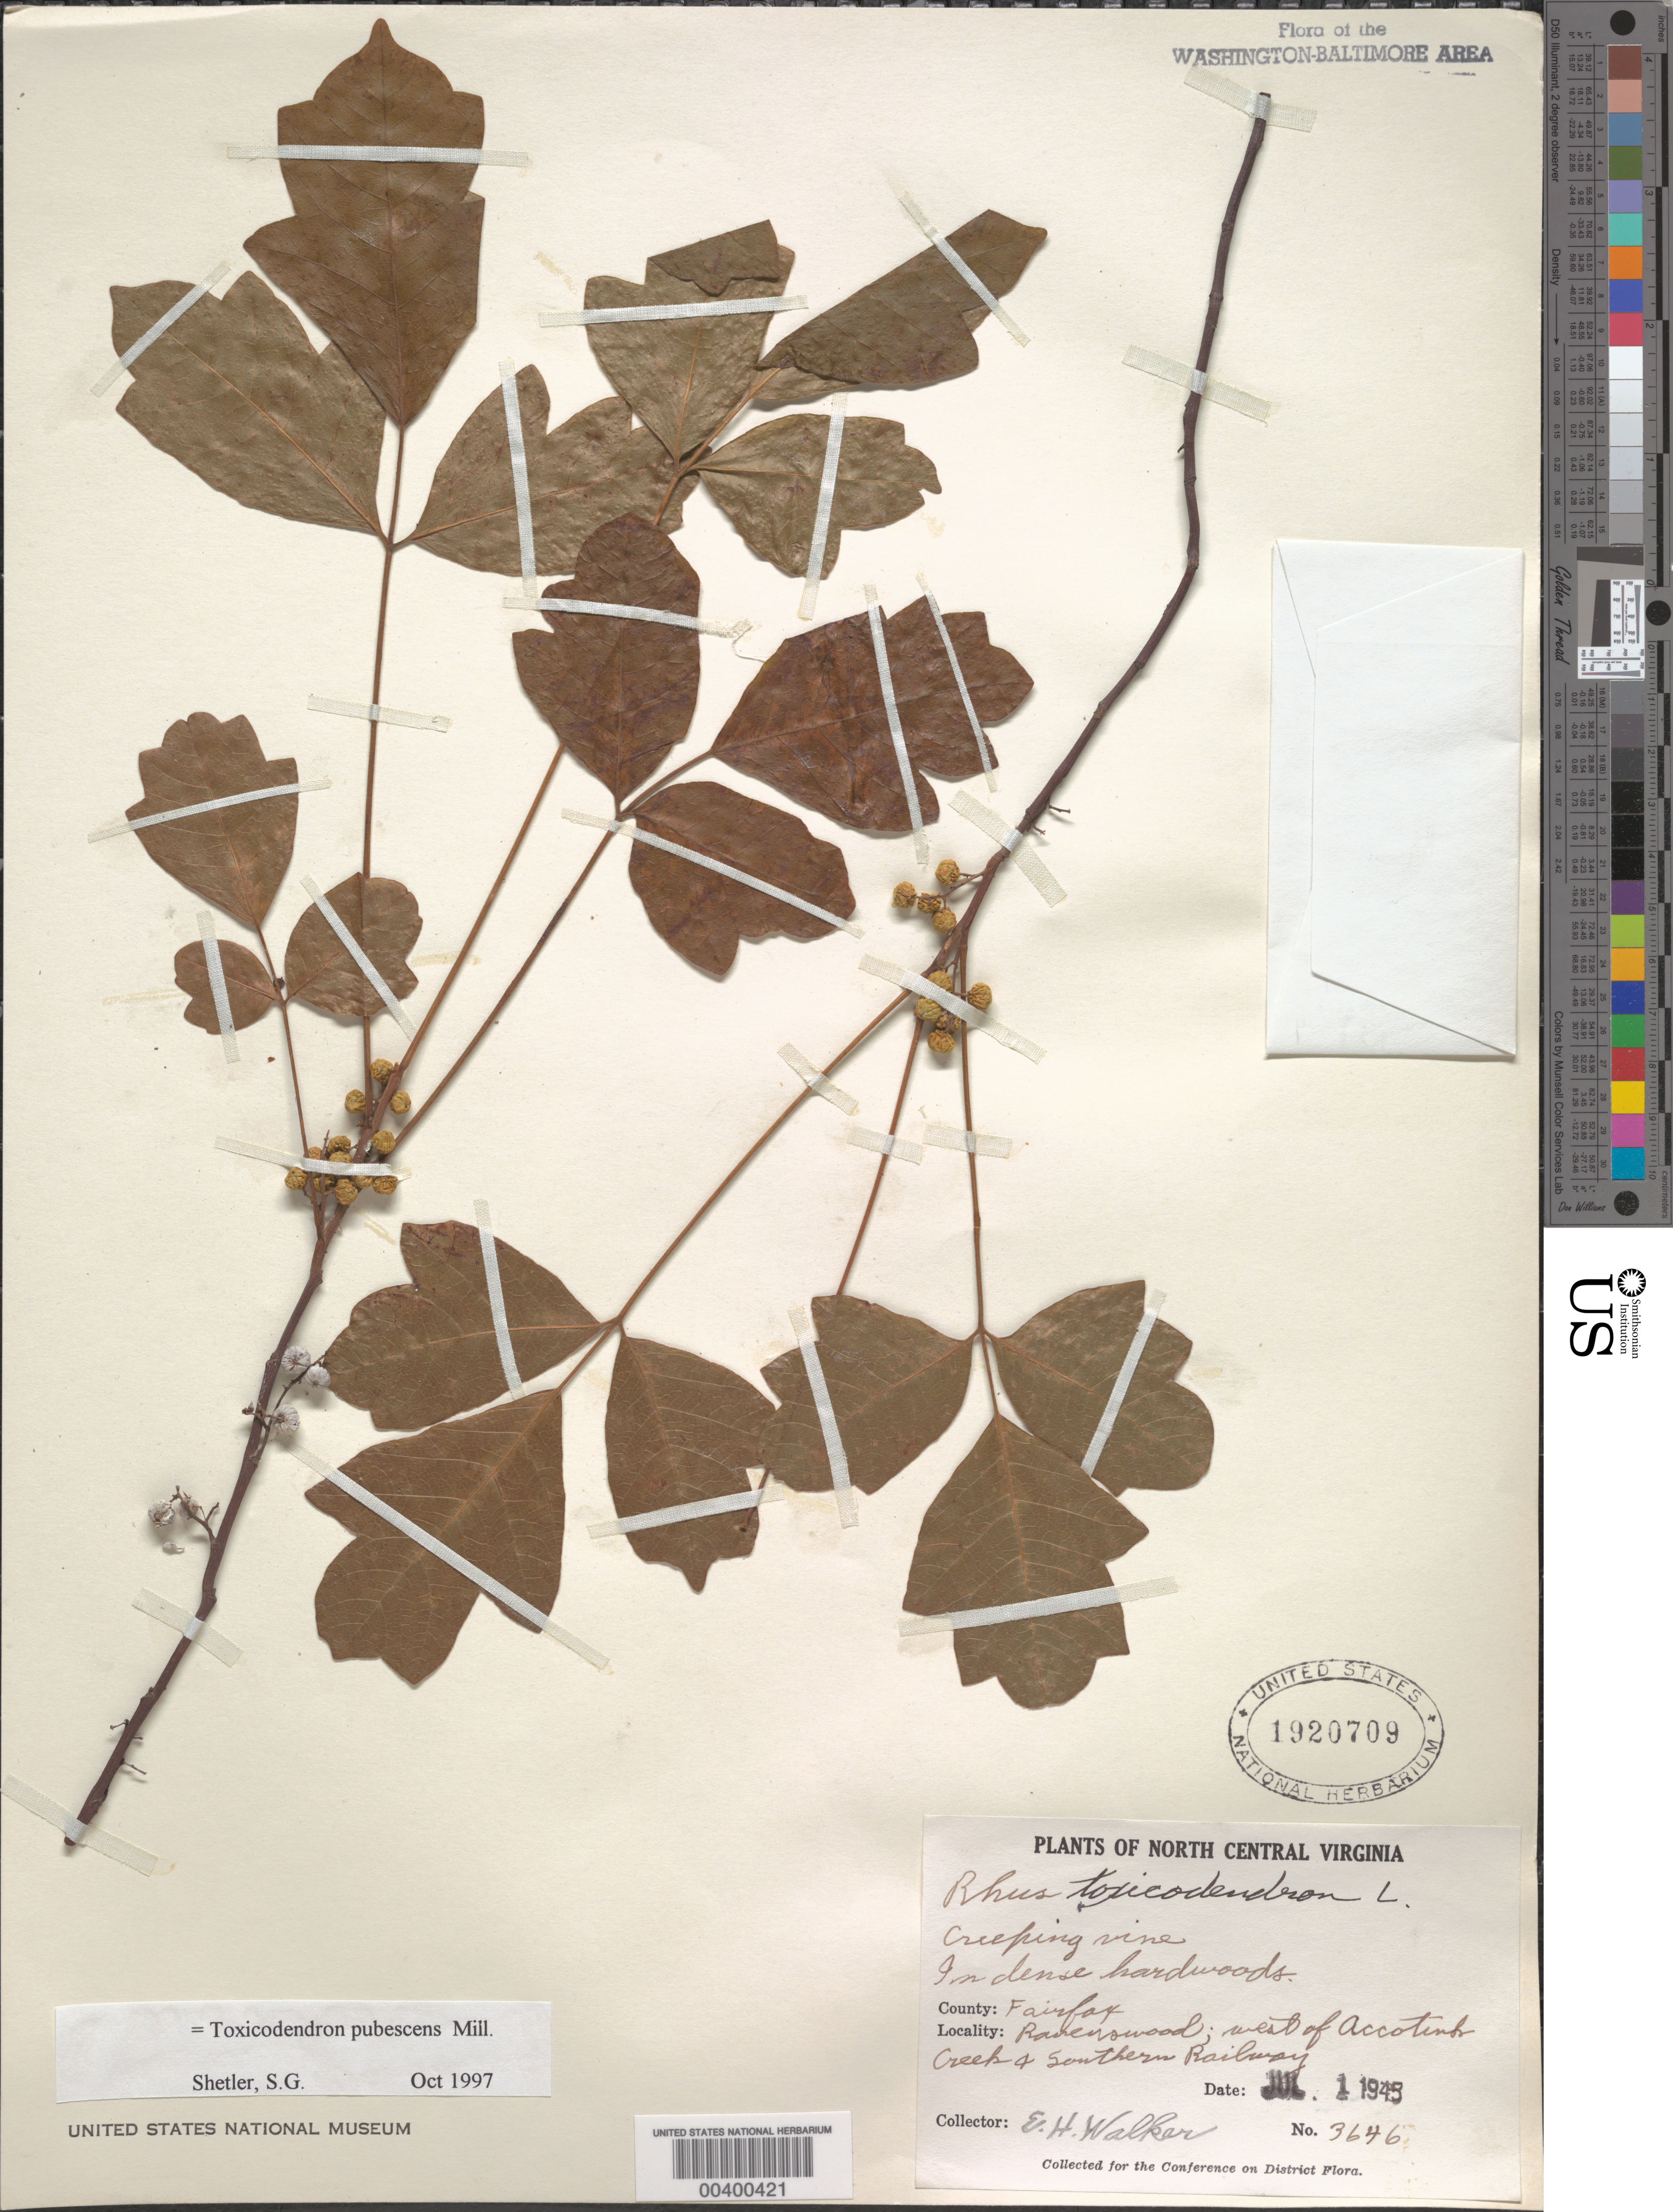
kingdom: Plantae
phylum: Tracheophyta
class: Magnoliopsida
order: Sapindales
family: Anacardiaceae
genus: Toxicodendron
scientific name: Toxicodendron pubescens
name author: Mill.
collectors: J. Donnell Smith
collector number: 3646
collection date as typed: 01 Jul 1943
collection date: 1943-07-01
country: United States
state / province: Virginia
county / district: Fairfax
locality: Ravenwood, west of Accotink Creek and Southern Railroad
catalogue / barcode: US 1920709